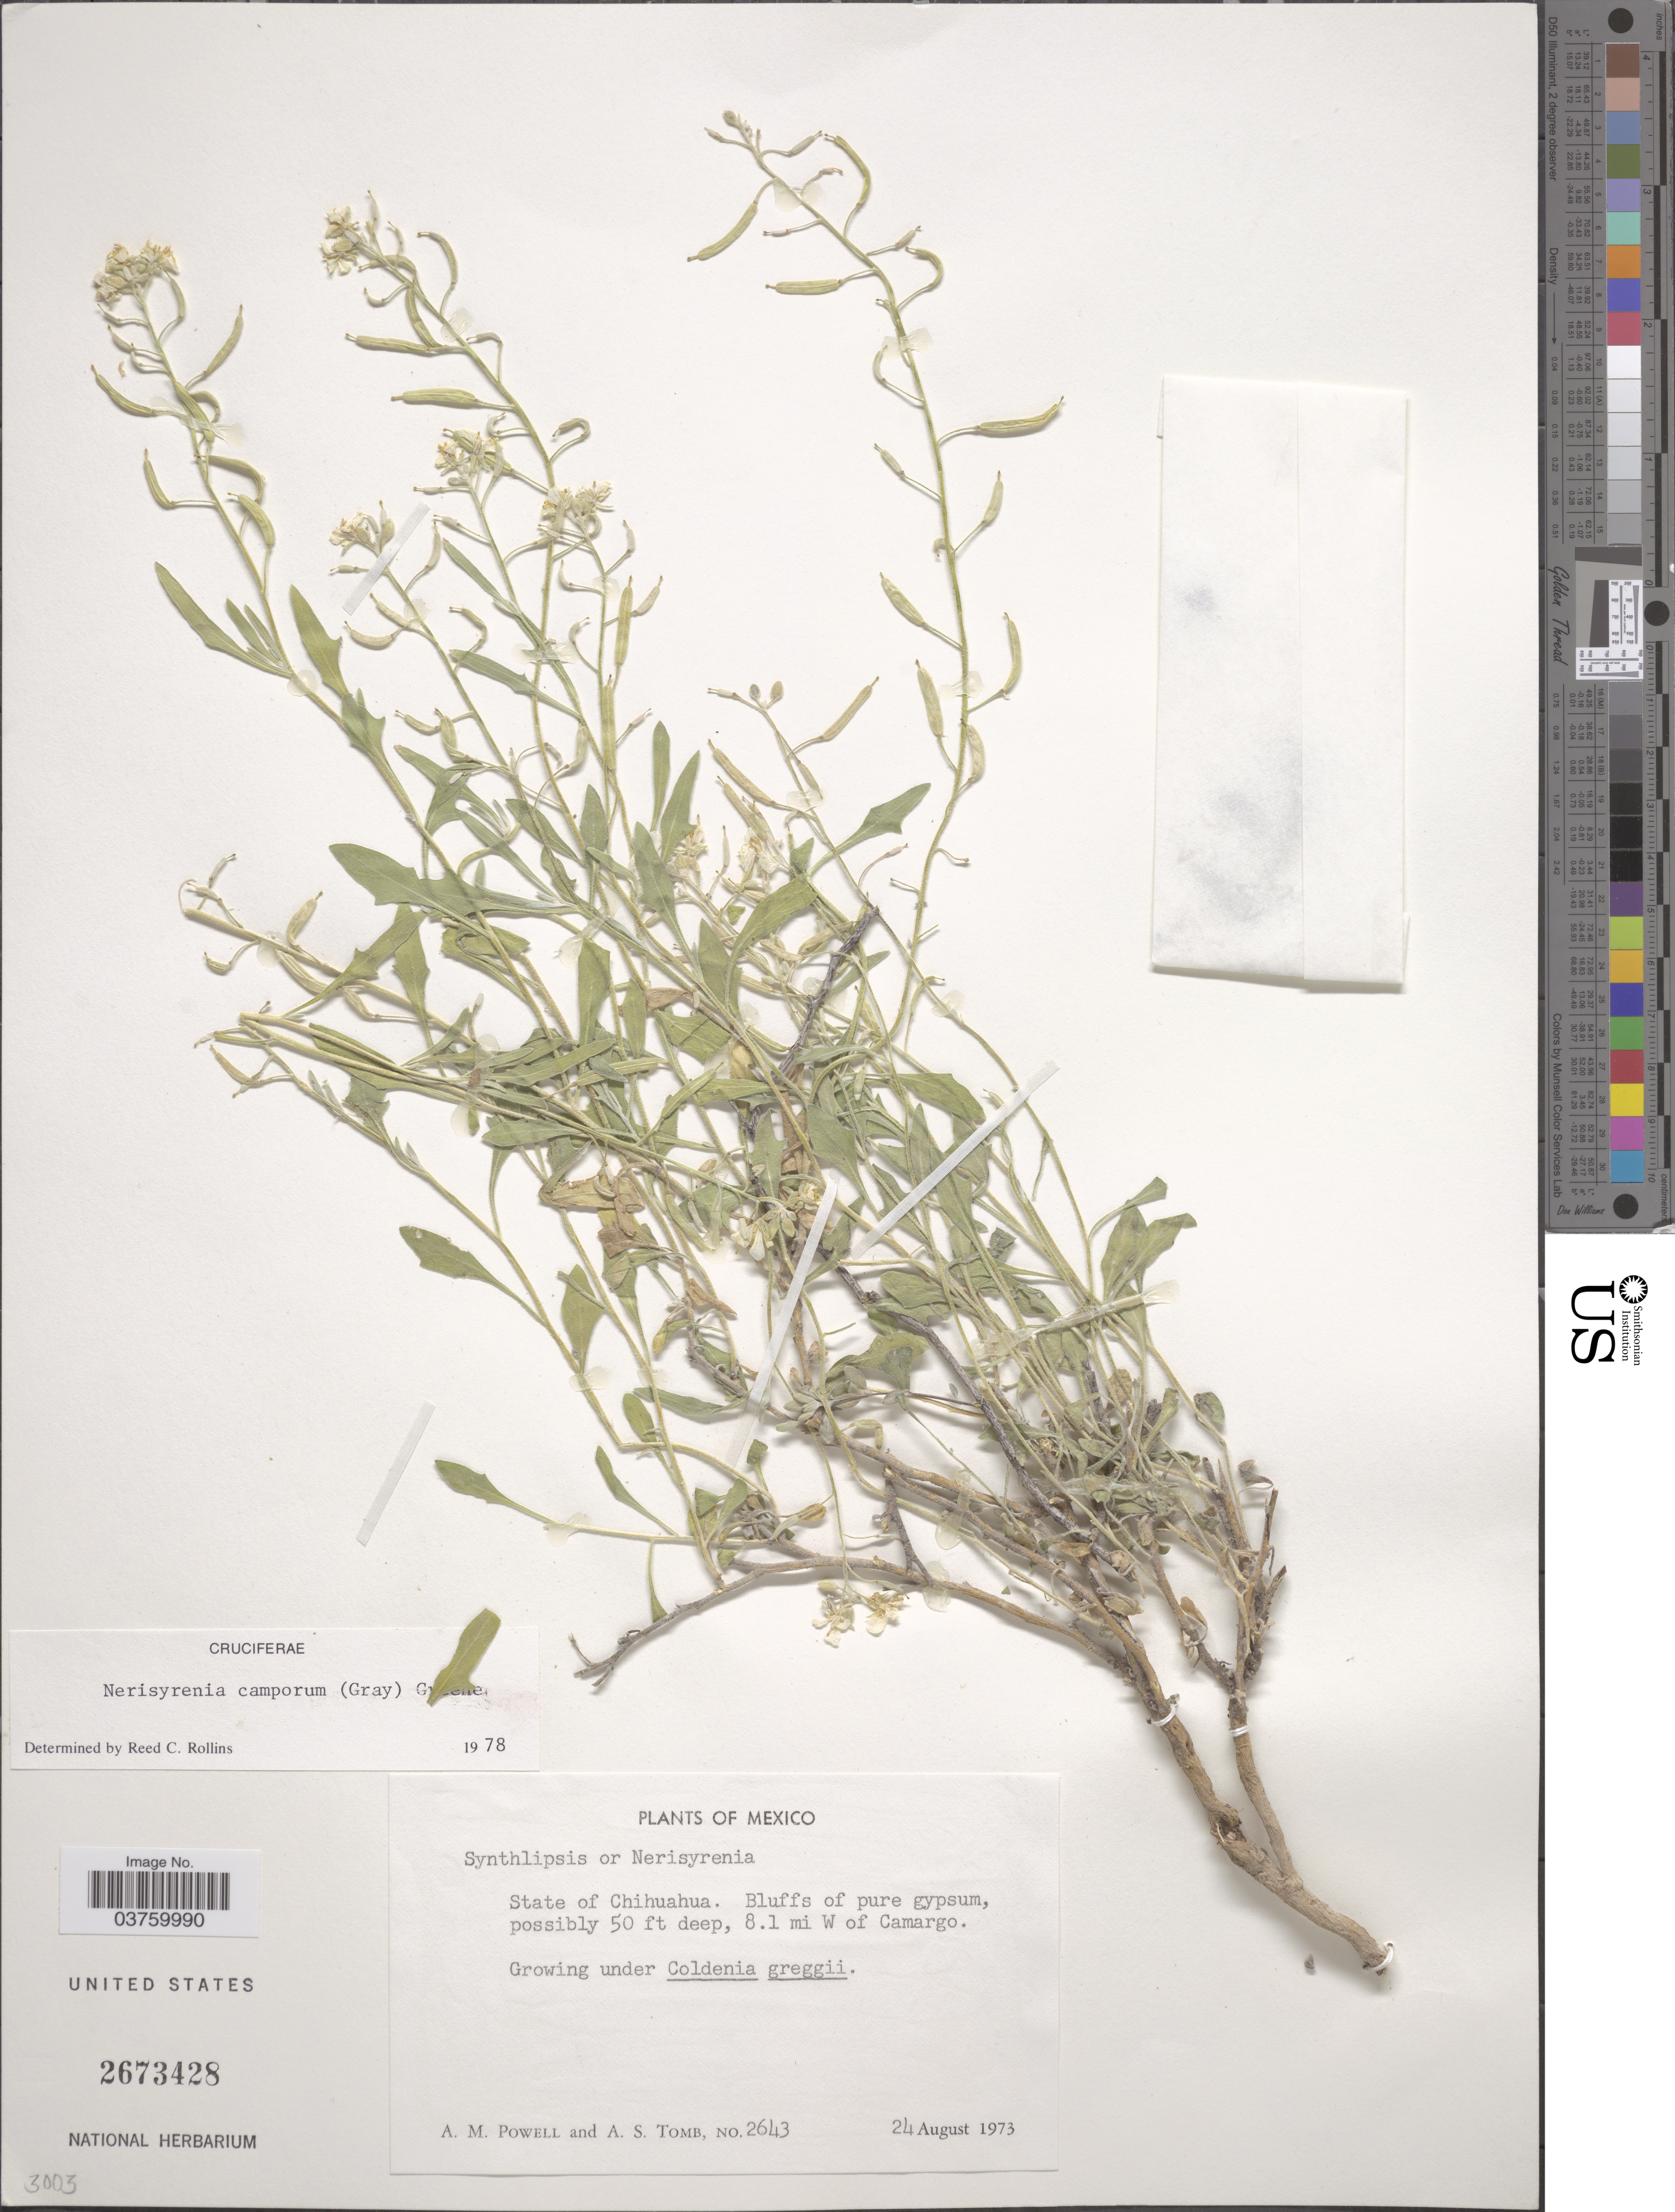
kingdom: Plantae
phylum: Tracheophyta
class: Magnoliopsida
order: Brassicales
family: Brassicaceae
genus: Nerisyrenia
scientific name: Nerisyrenia camporum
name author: (A. Gray) Greene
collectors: A. M. Powell & A. Tomb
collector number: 2643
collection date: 1973-08-24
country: Mexico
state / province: Chihuahua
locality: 8.1 mi W of Camargo.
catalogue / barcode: US 2673428